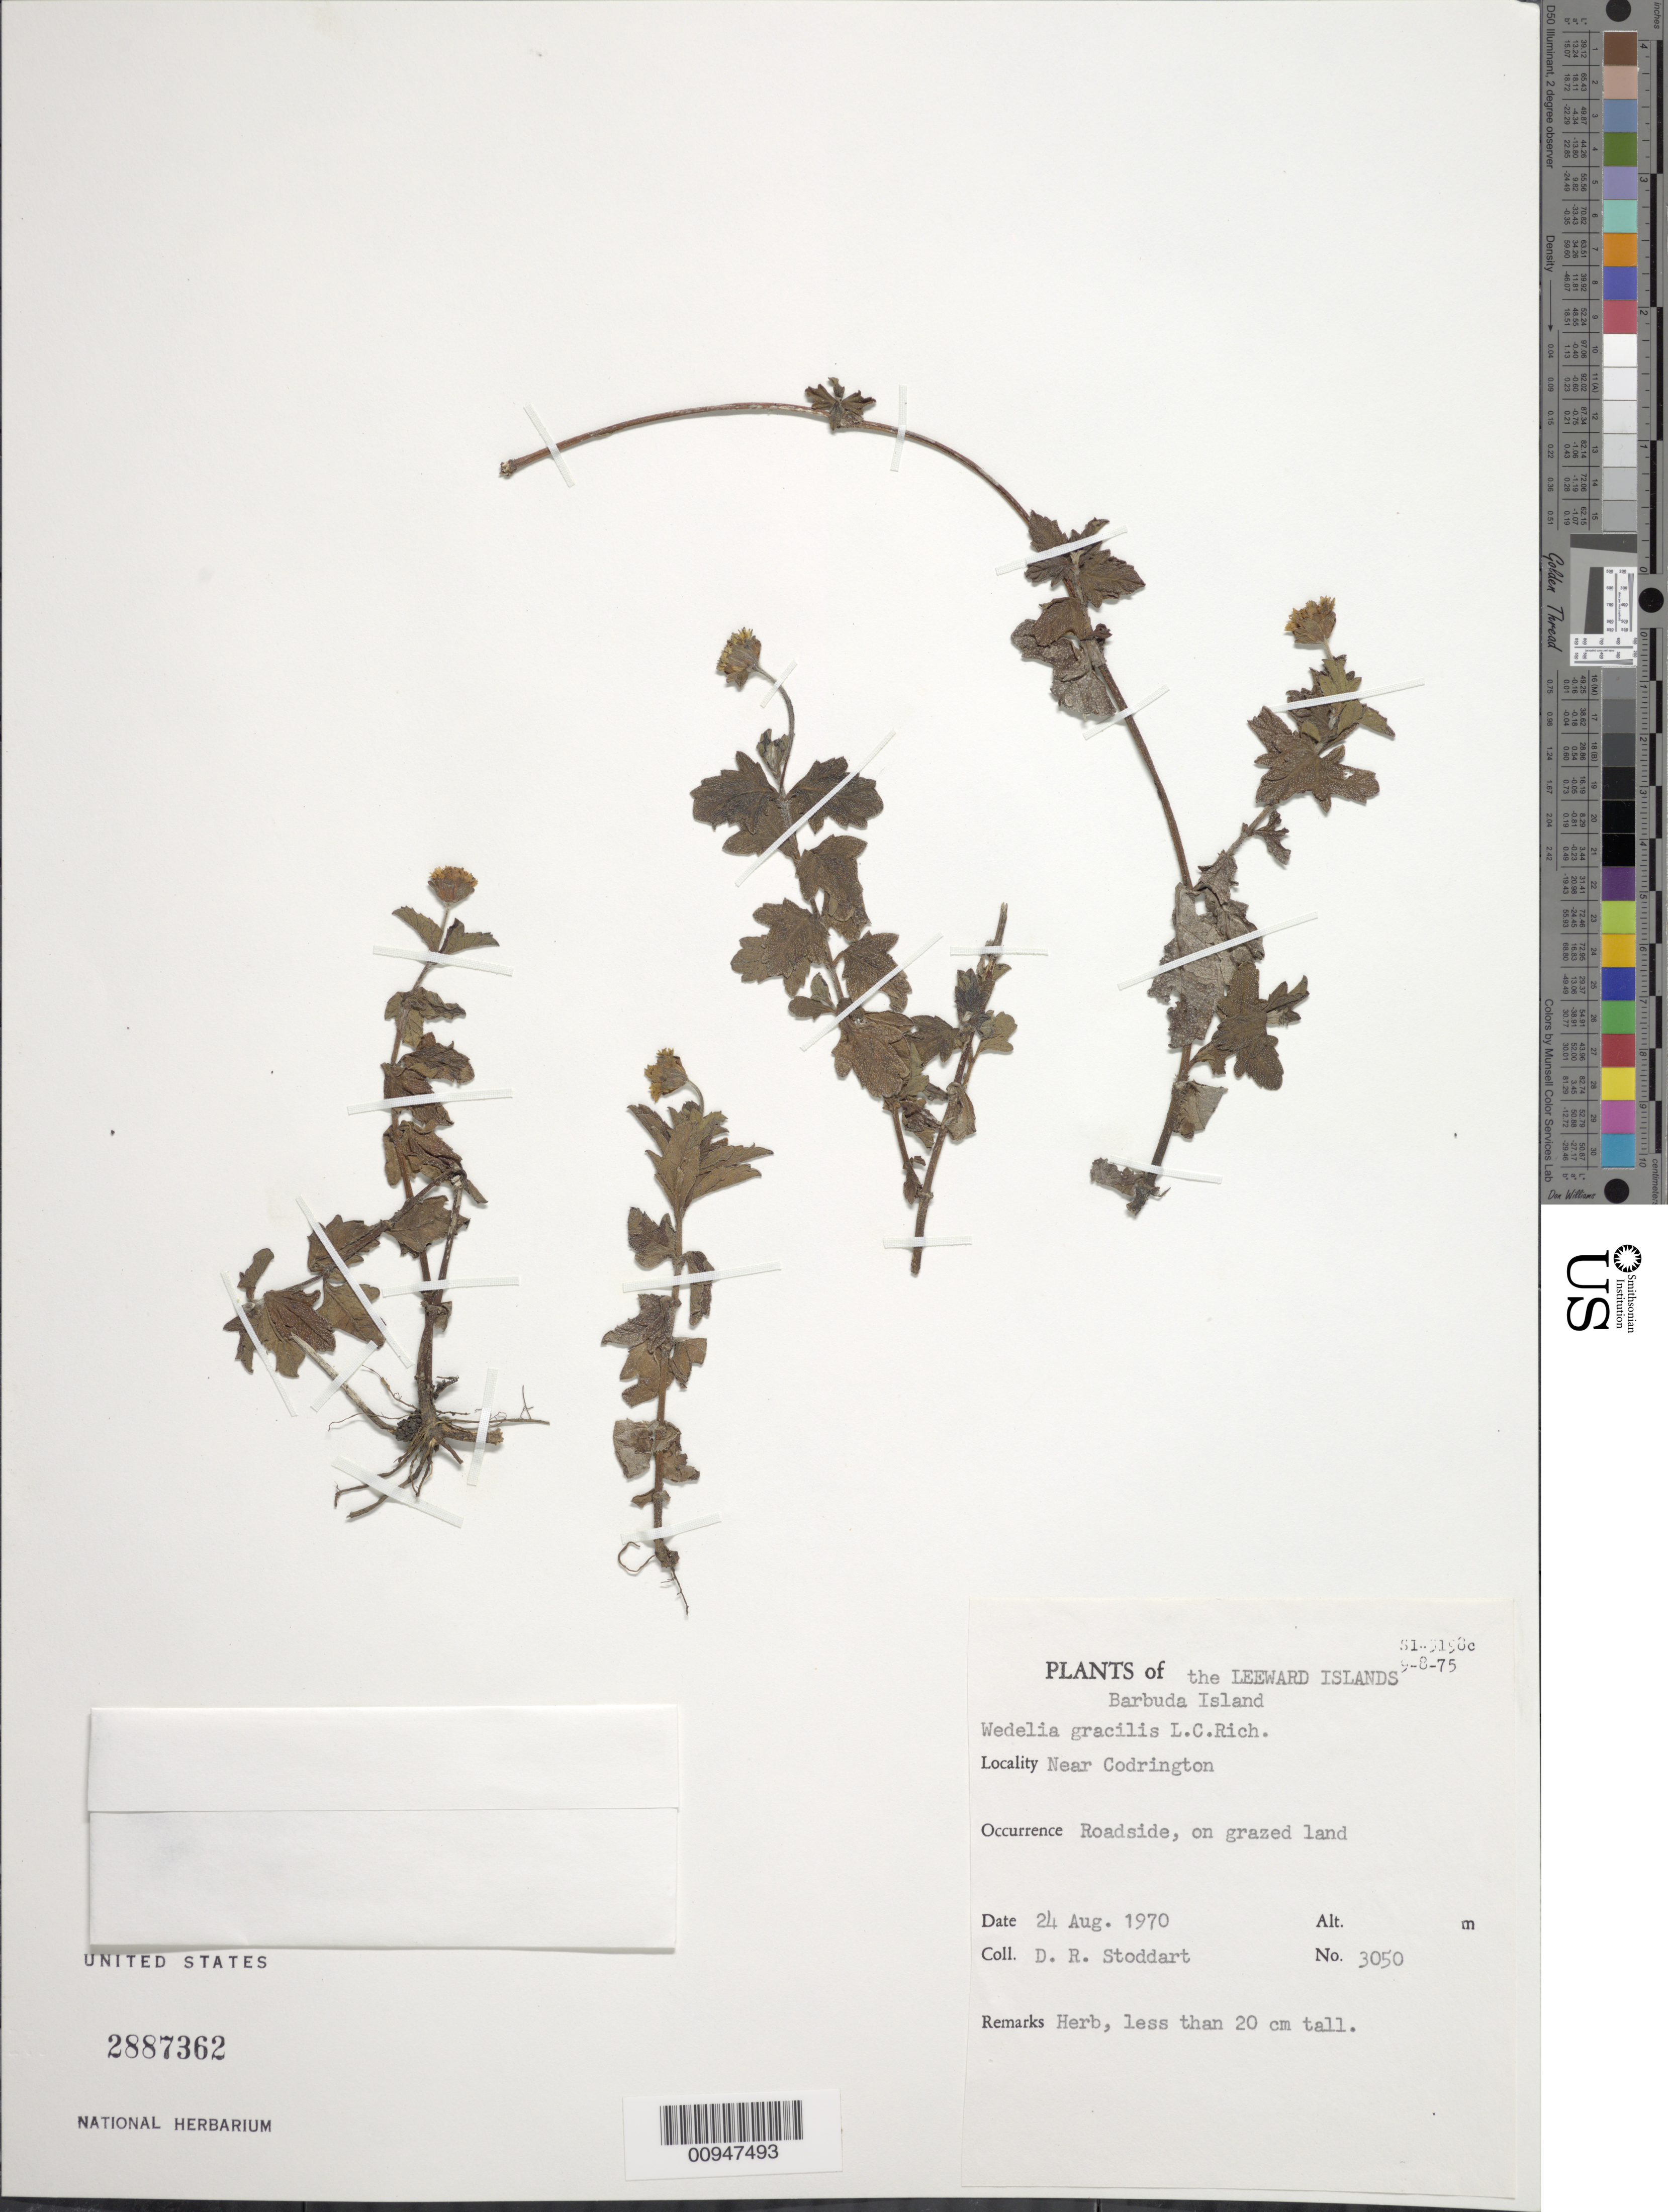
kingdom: Plantae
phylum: Tracheophyta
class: Magnoliopsida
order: Asterales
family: Asteraceae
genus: Sphagneticola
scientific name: Sphagneticola gracilis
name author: (Rich.) Pruski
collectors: D. R. Stoddart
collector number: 3050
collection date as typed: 24 Aug 1970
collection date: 1970-08-24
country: Antigua and Barbuda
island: Barbuda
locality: Near Codrington, roadside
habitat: Roadside, on grazed land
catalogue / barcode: US 2887362